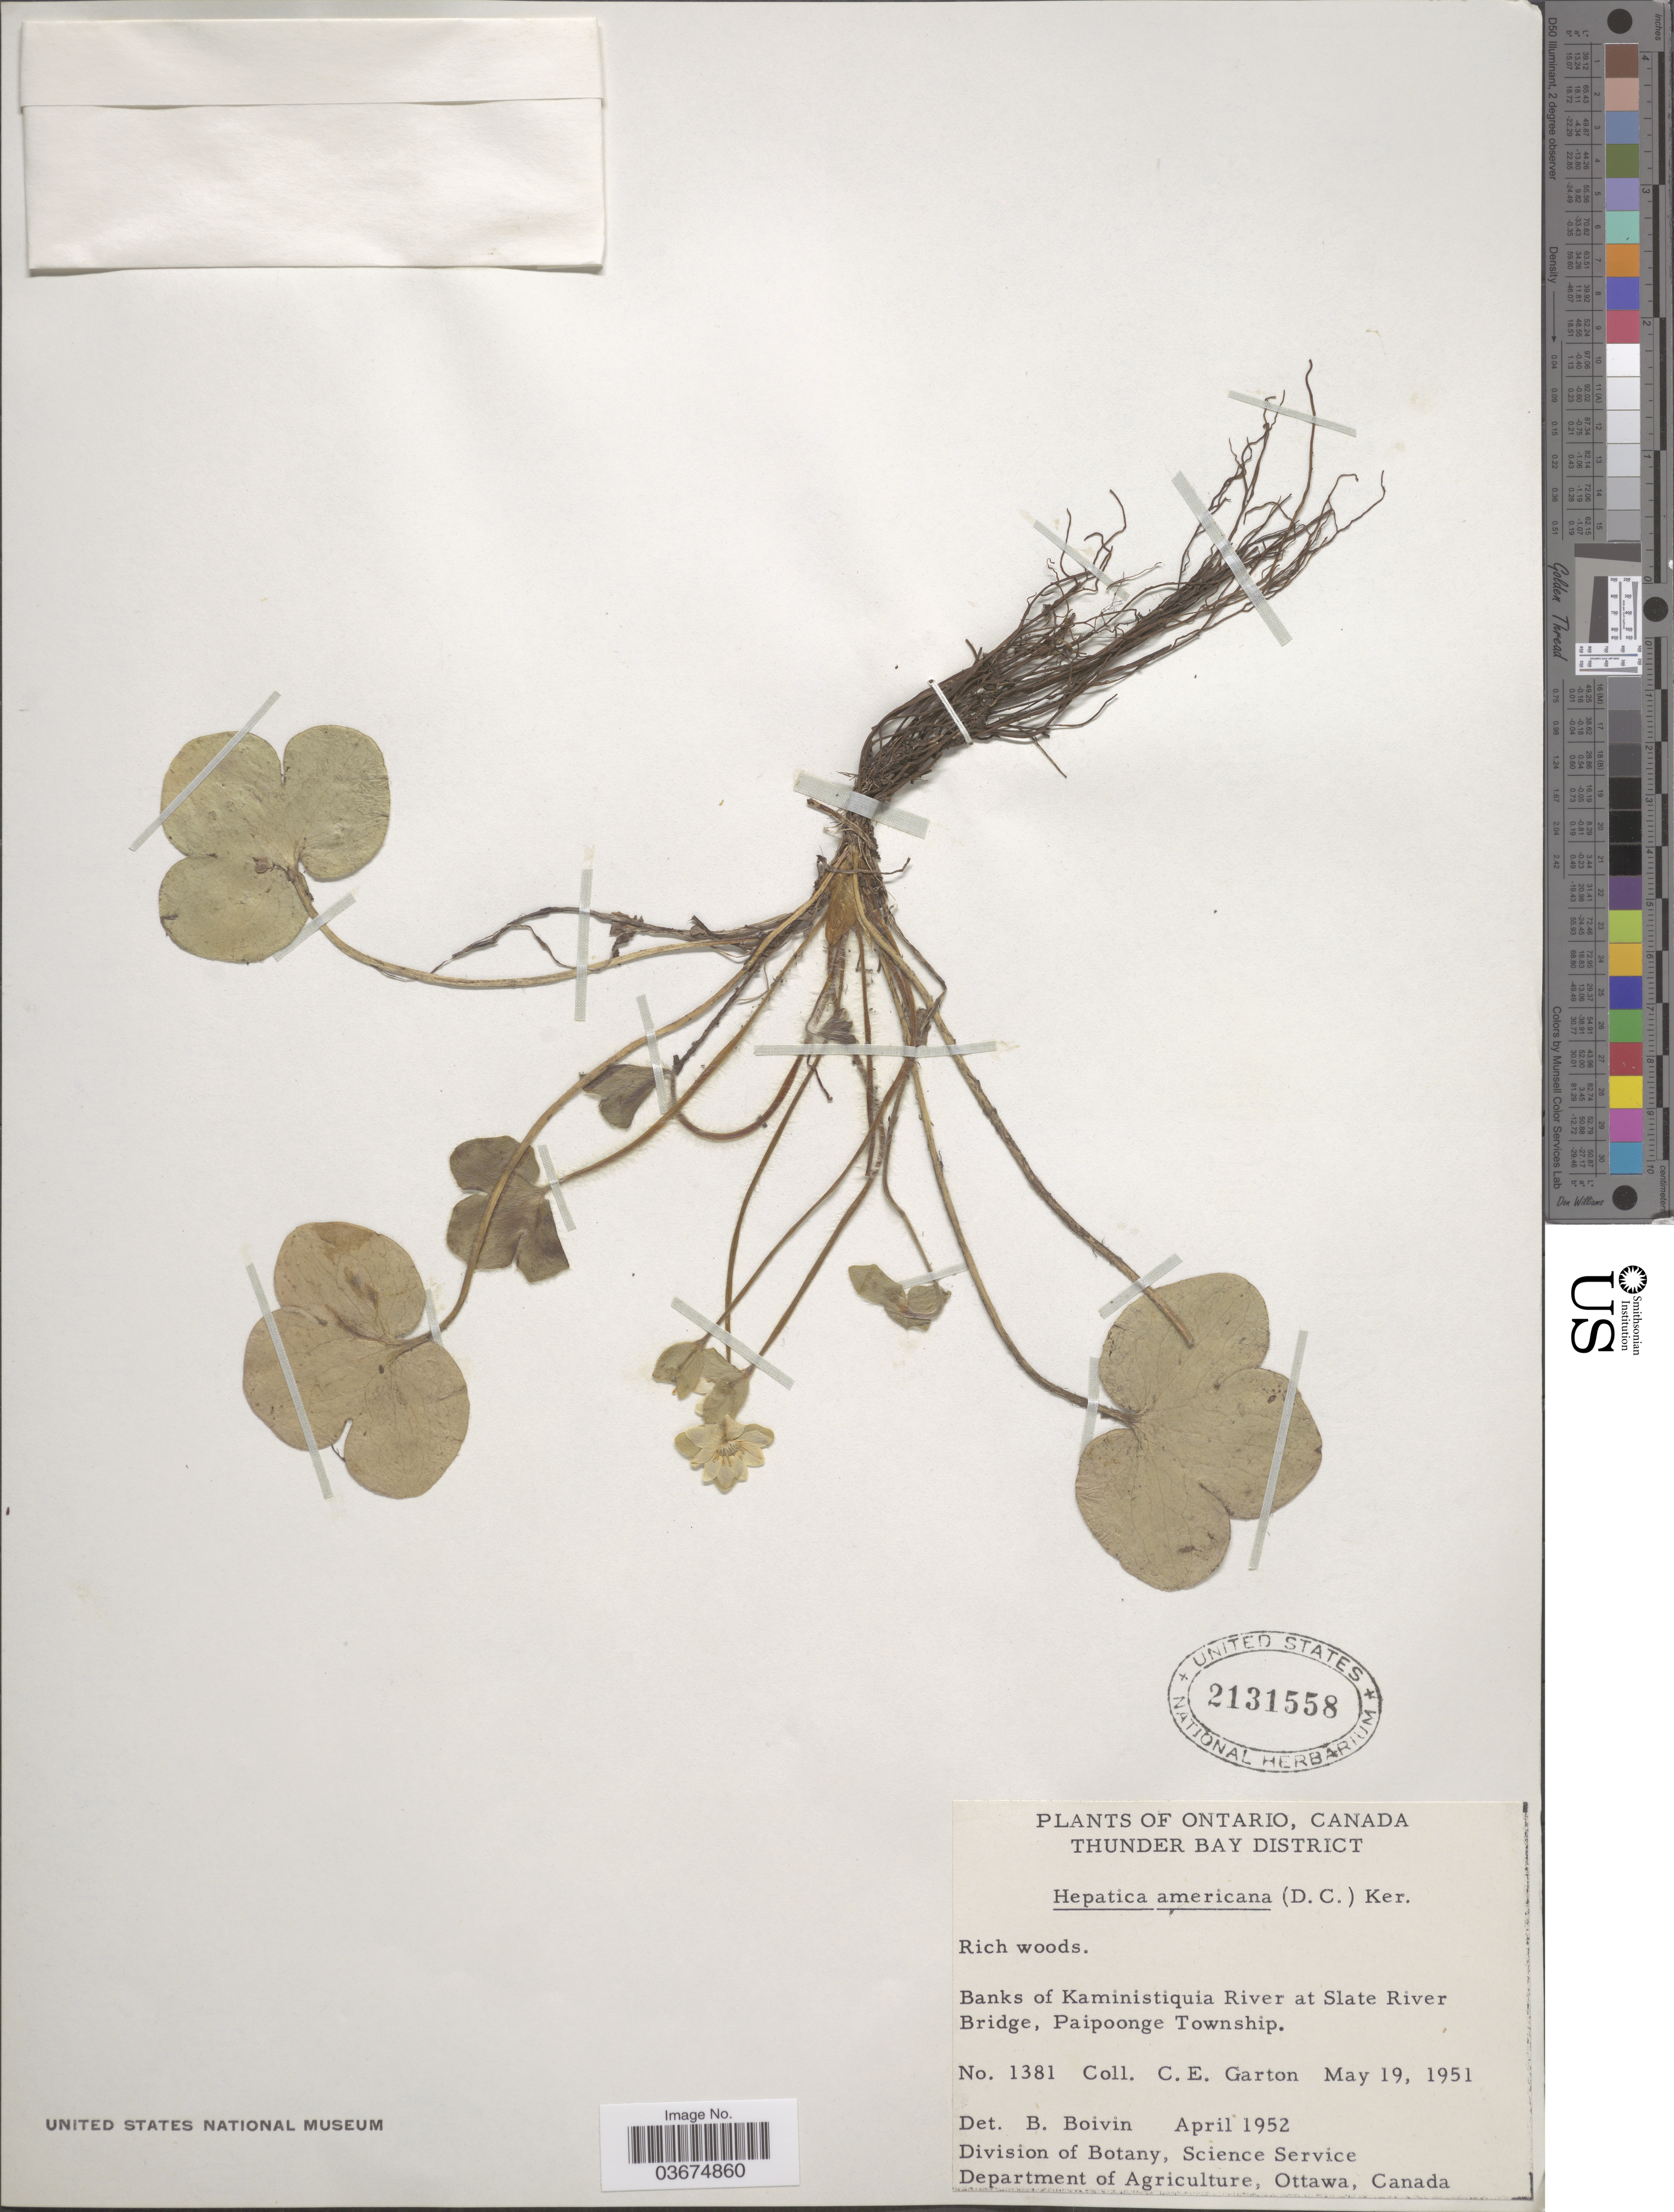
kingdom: Plantae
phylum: Tracheophyta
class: Magnoliopsida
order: Ranunculales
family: Ranunculaceae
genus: Hepatica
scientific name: Hepatica americana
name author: (DC.) Ker Gawl.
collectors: C. E. Garton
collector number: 1381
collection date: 1951-05-19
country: Canada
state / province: Ontario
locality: Thunder Bay District. Banks of Kaministiquia River at Slate River Bridge, Paipoonge Township.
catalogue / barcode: US 2131558